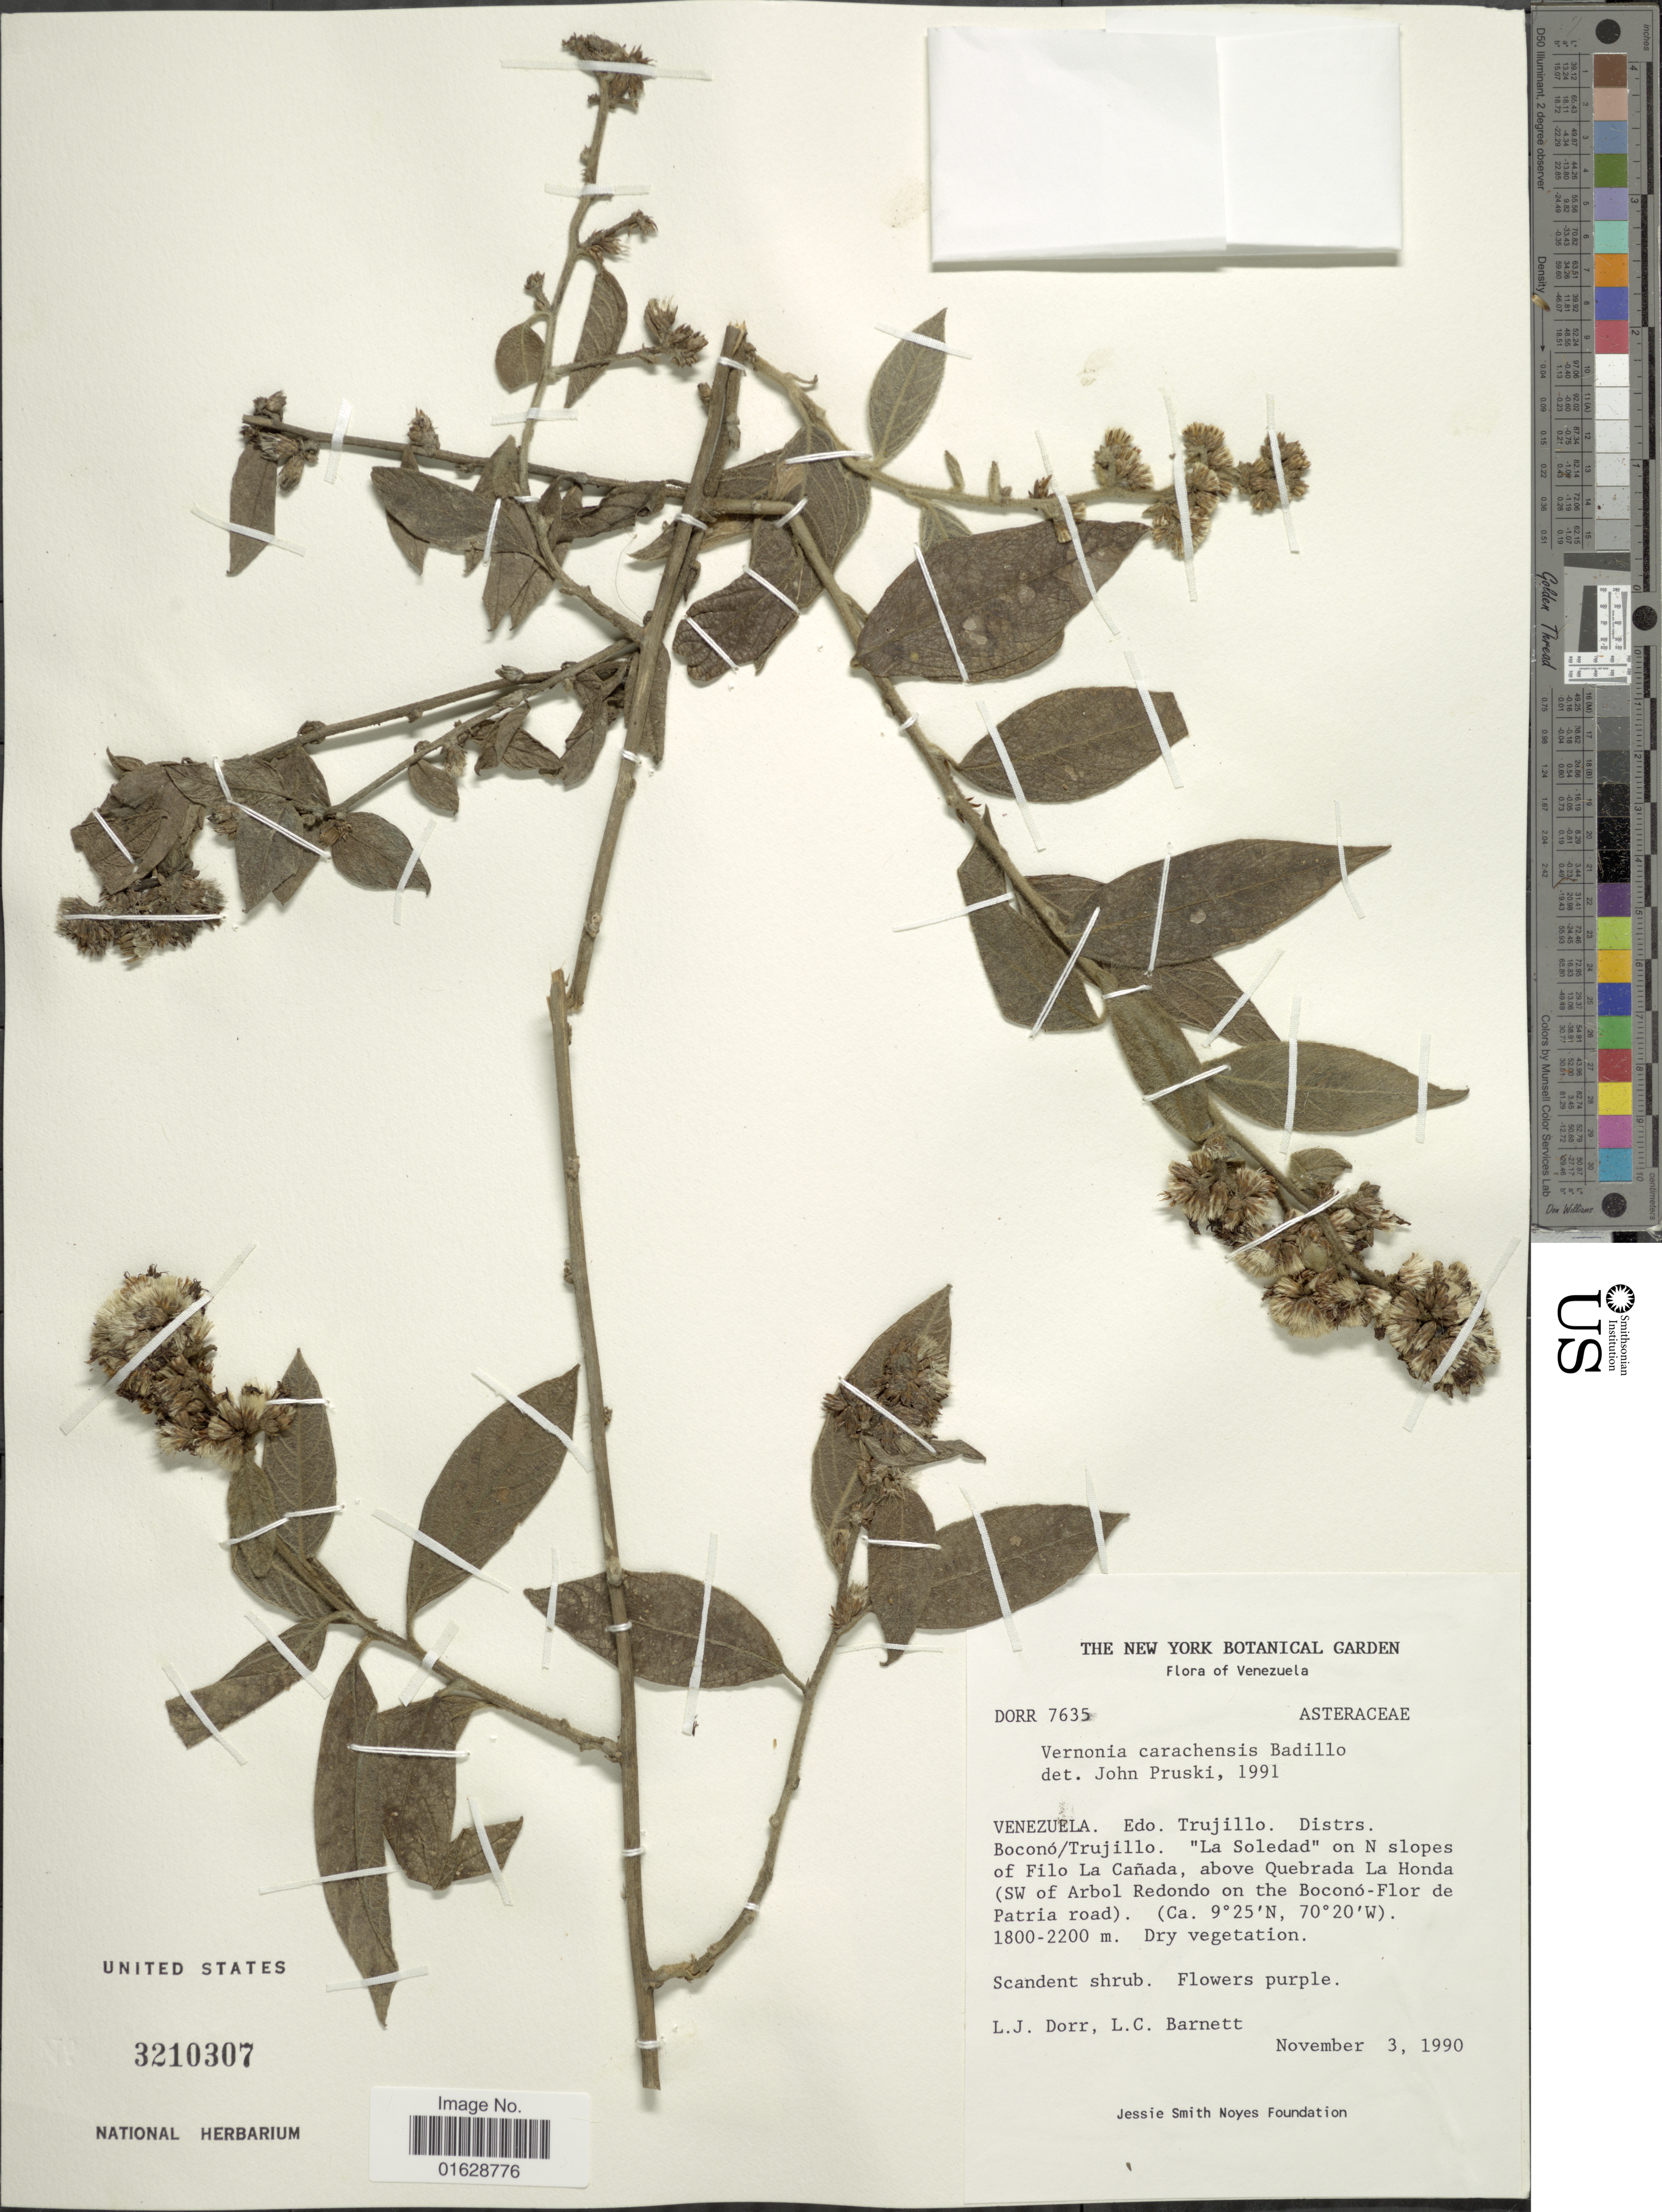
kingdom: Plantae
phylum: Tracheophyta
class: Magnoliopsida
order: Asterales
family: Asteraceae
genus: Lepidaploa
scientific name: Lepidaploa carachensis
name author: (V.M. Badillo) H. Rob.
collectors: L. J. Dorr & L. C. Barnett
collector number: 7635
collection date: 1990-11-03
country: Venezuela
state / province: Trujillo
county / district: Boconó/Trujillo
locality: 'La Soledad' on N slopes of Filo La Canada, above Quebrada La Honda (SW of Arbol Redondo on the Bocono-Flor de Patria road)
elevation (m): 1800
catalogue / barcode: US 3210307